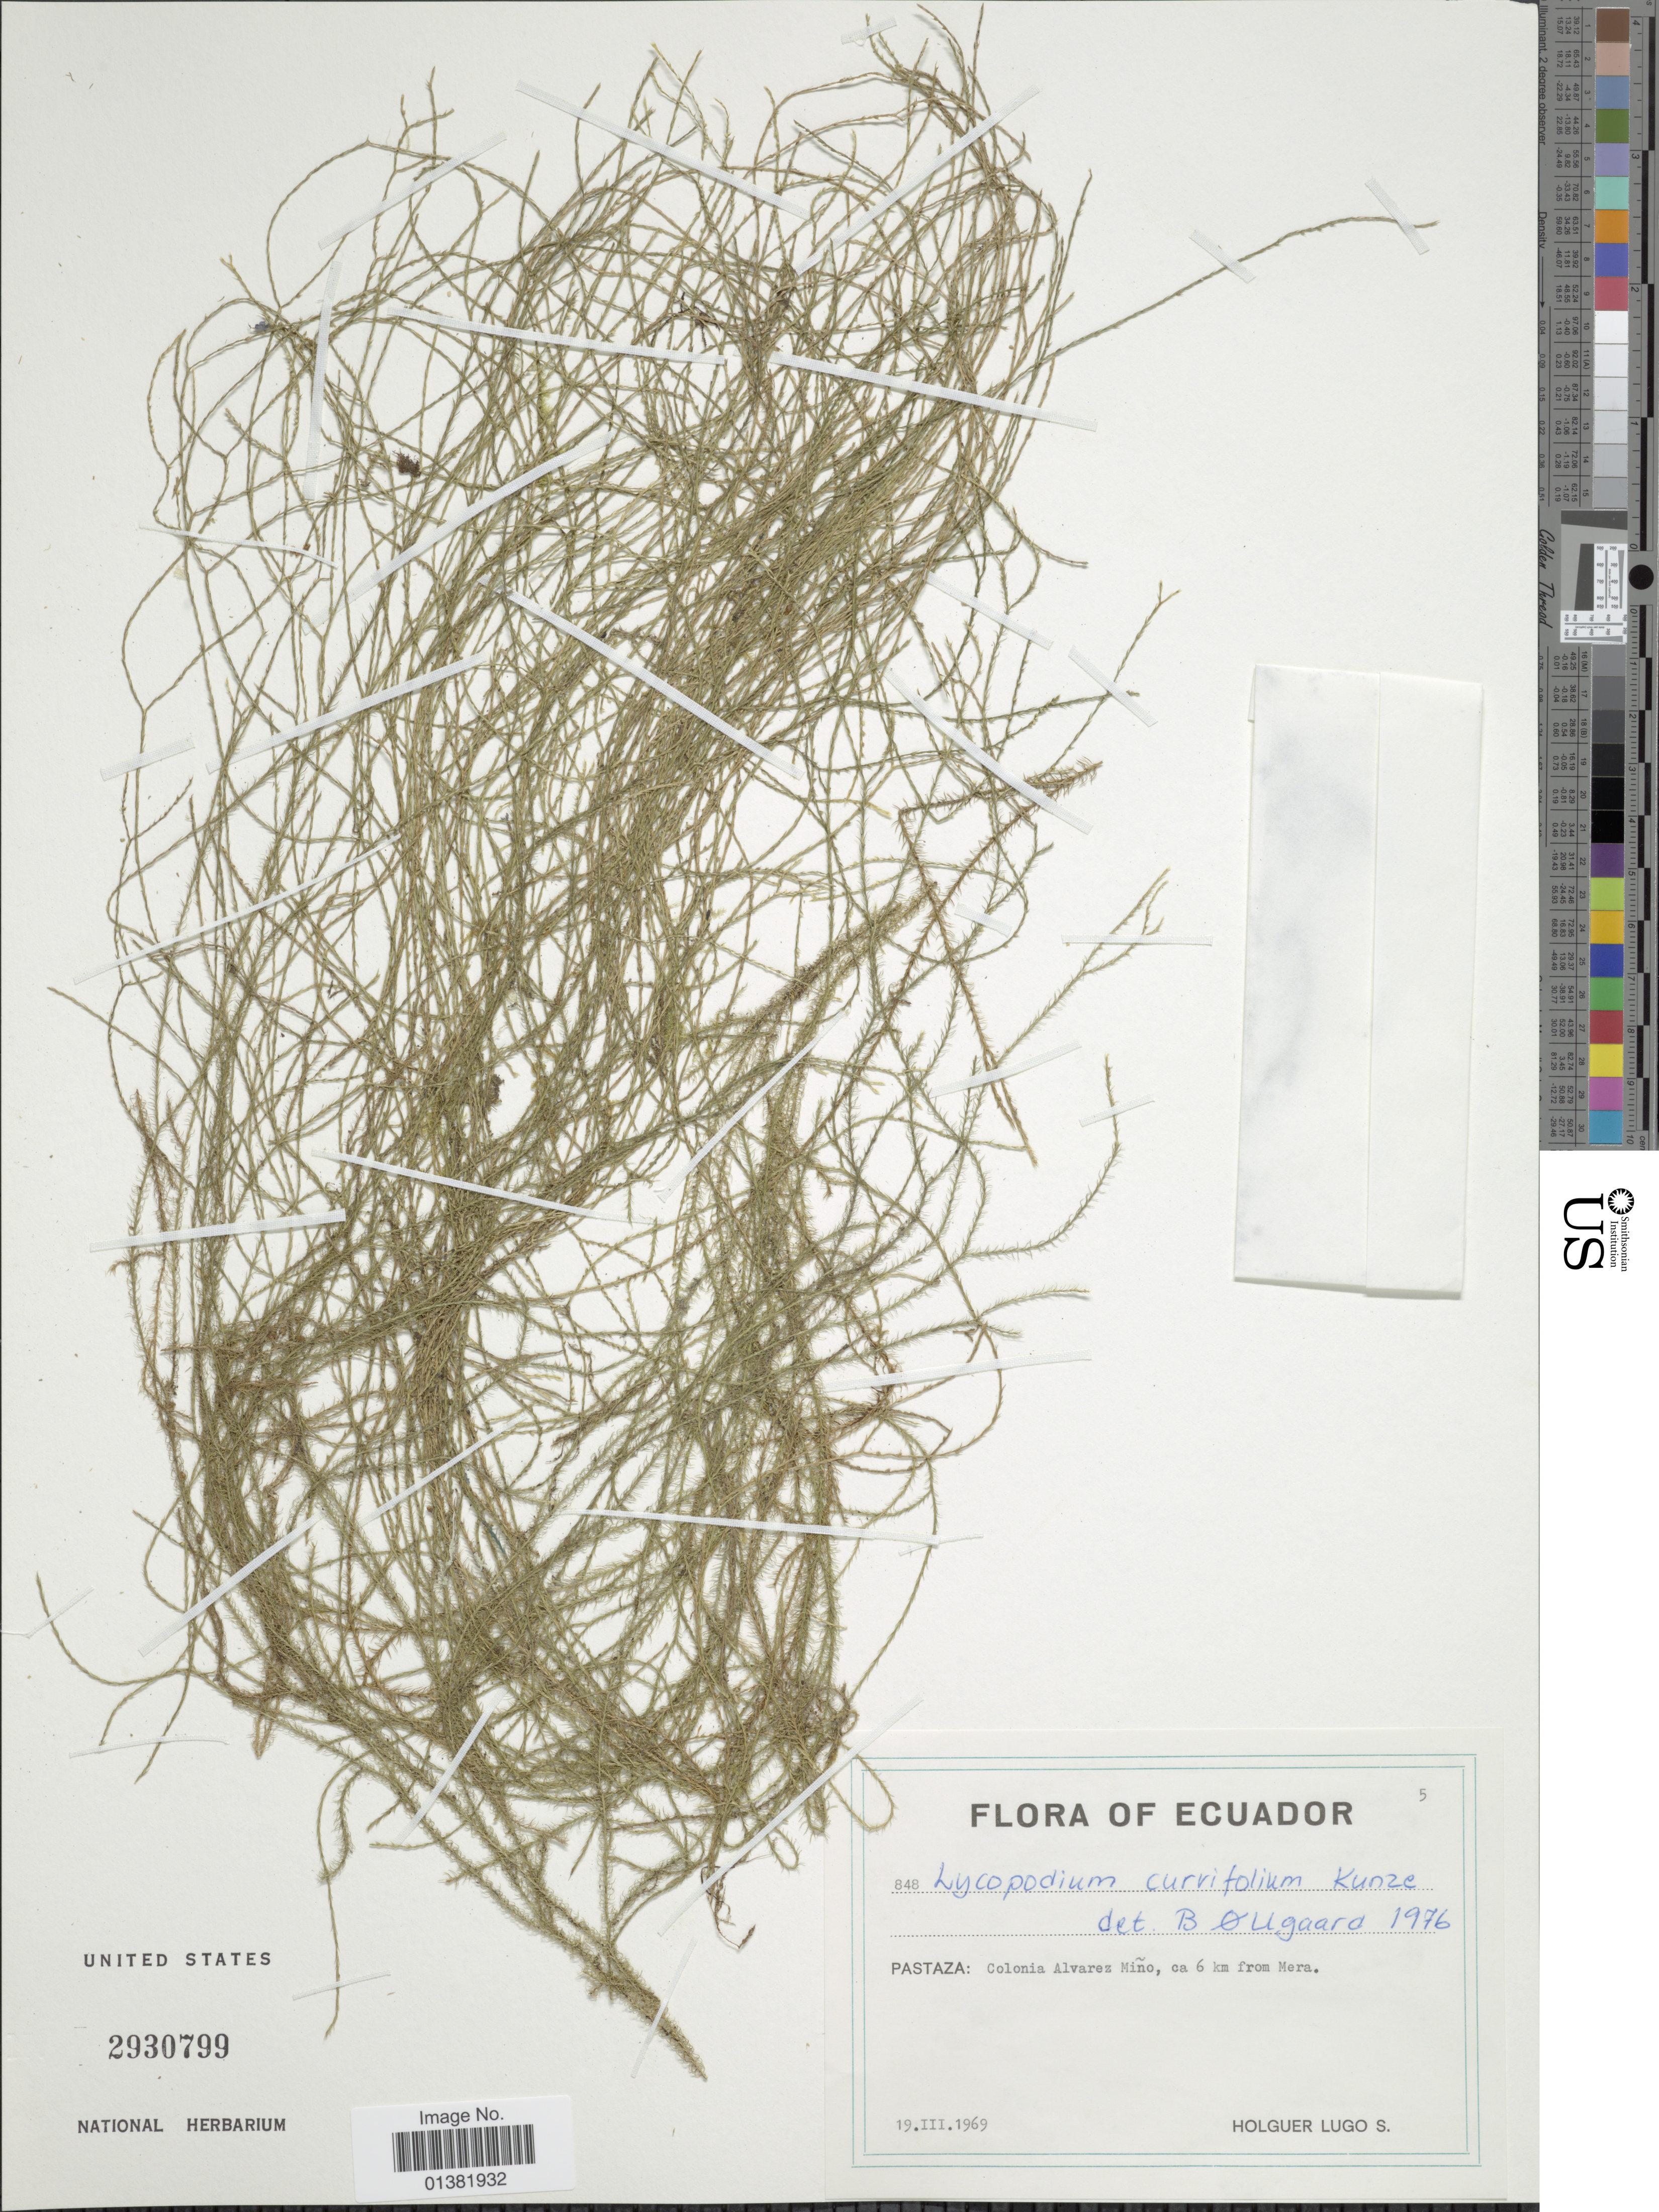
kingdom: Plantae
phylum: Tracheophyta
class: Lycopodiopsida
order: Lycopodiales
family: Lycopodiaceae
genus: Phlegmariurus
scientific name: Phlegmariurus curvifolius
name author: (Kunze) B. Øllg.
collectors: H. Lugo S.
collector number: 848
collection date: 1969-03-19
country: Ecuador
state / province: Pastaza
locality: Colonia Alvarez Miño, ca 6 km from Mera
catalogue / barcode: US 2930799